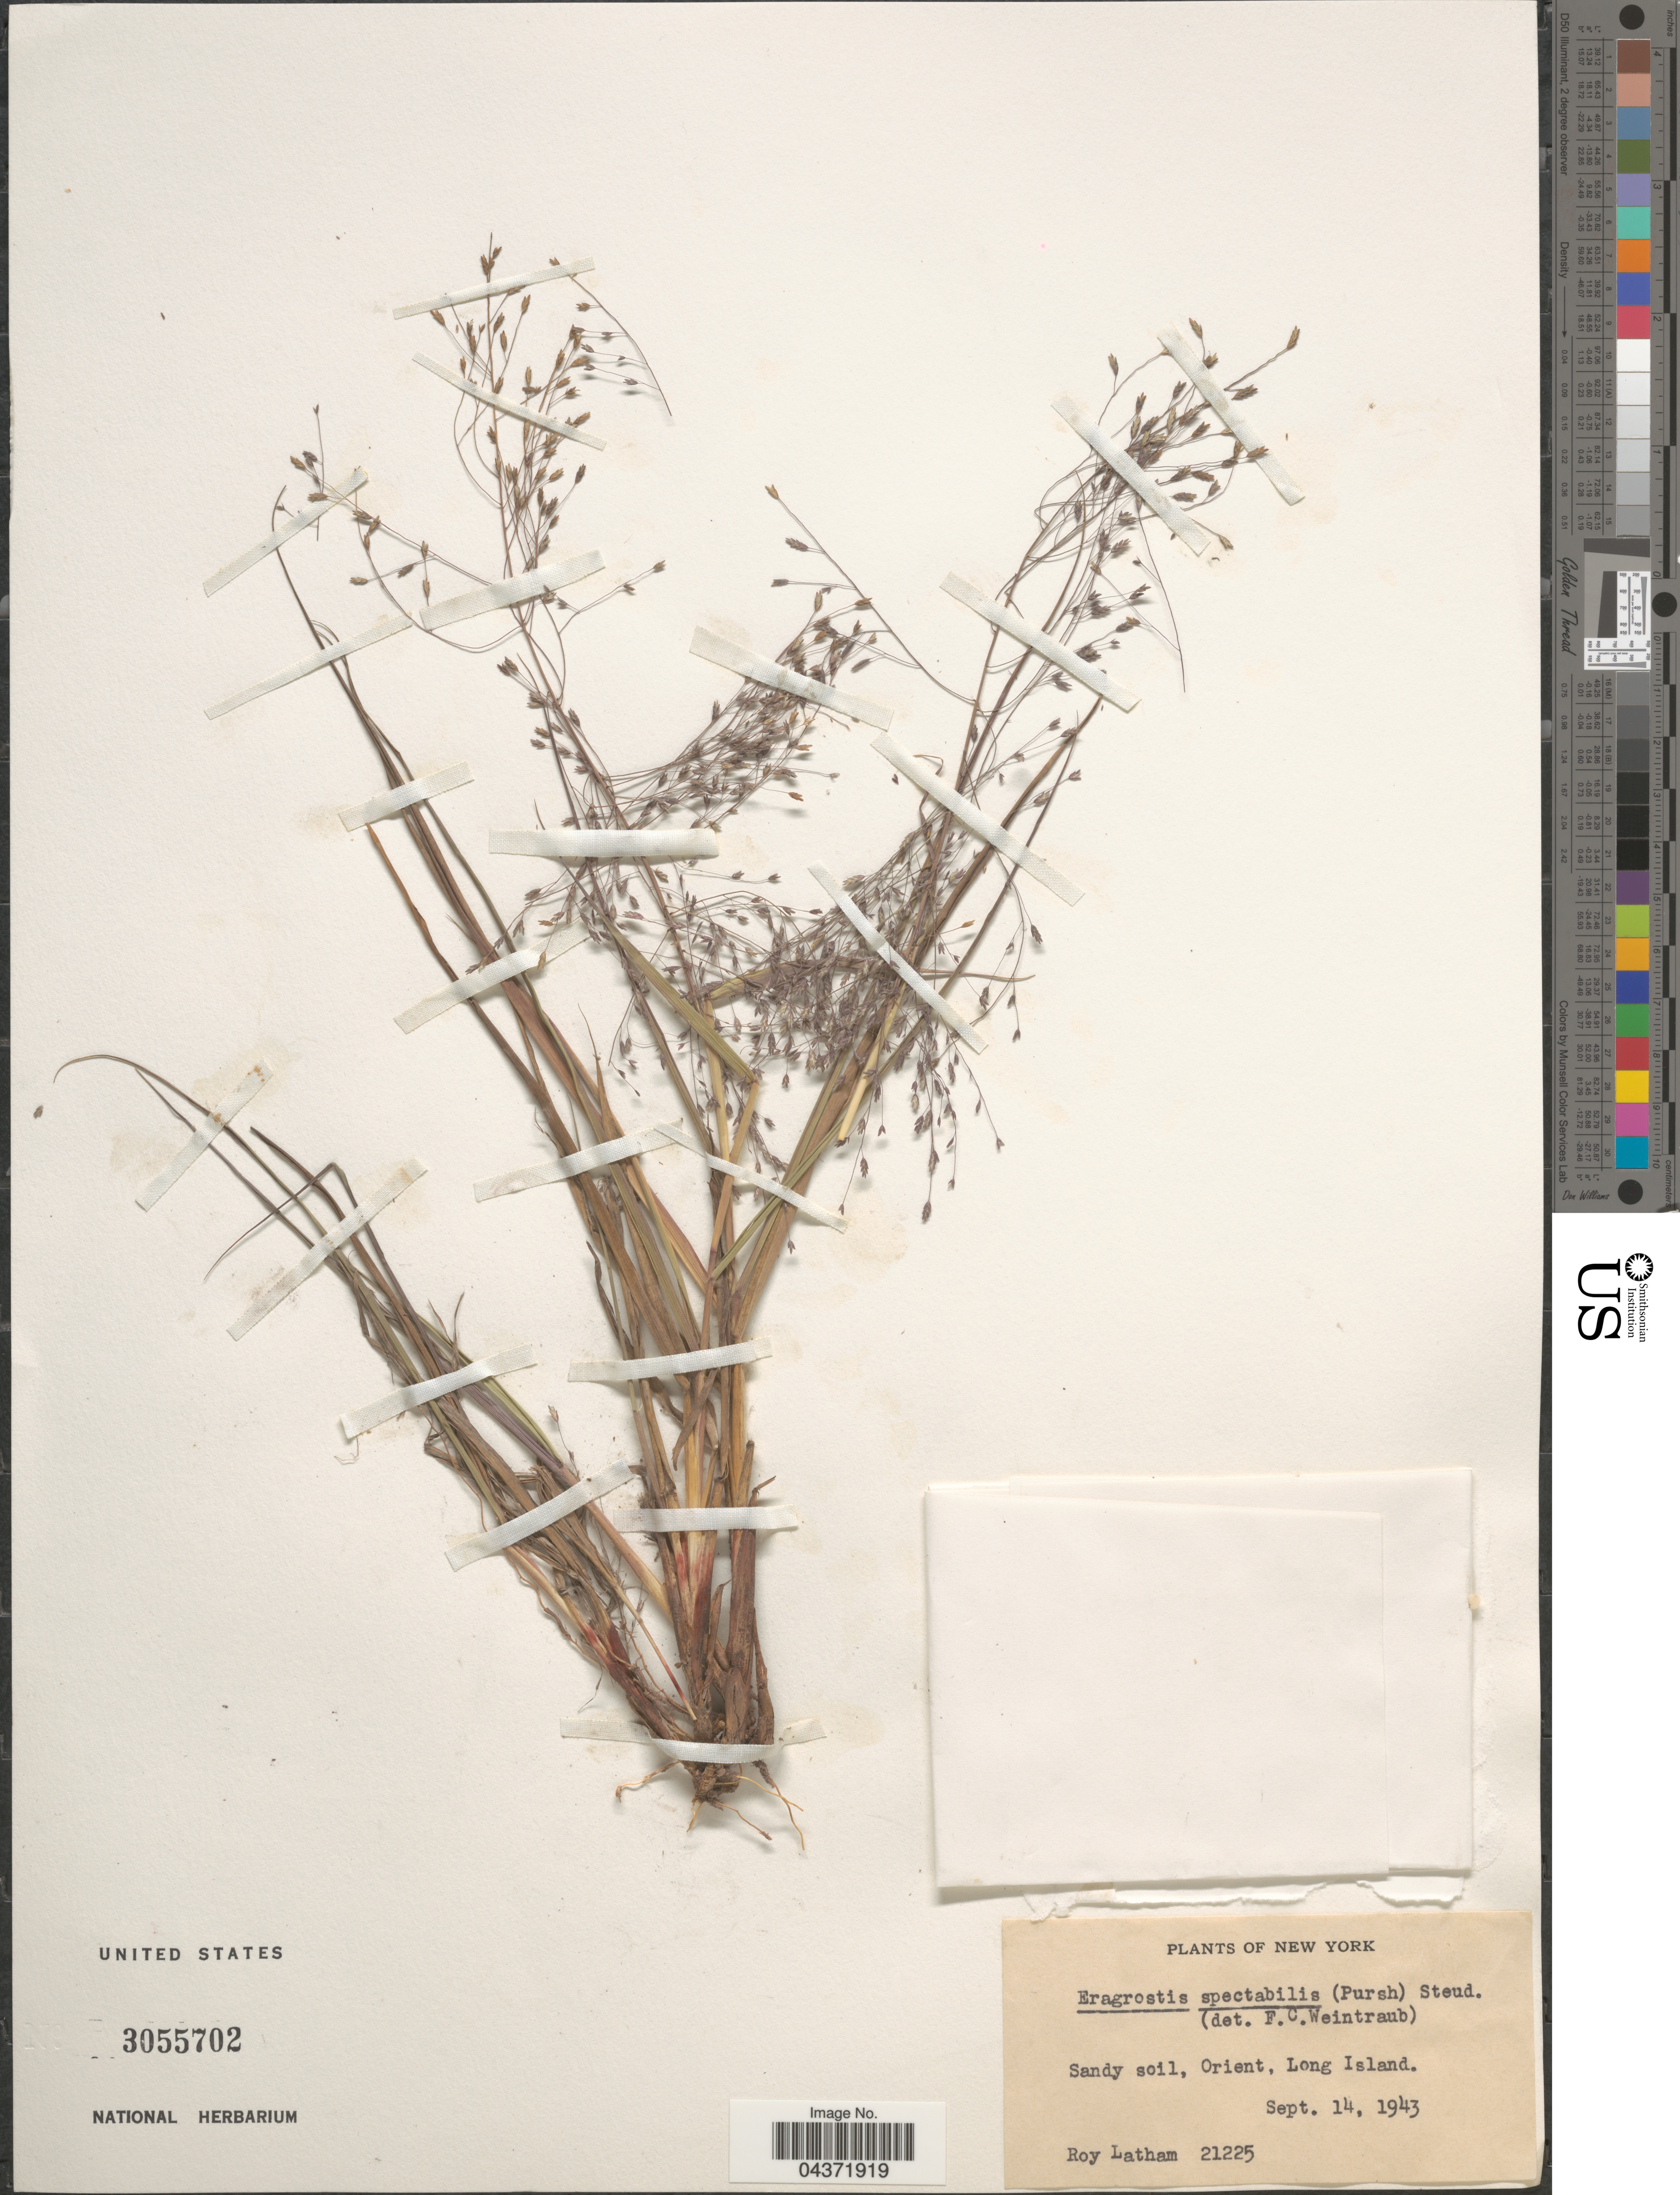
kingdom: Plantae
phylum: Tracheophyta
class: Liliopsida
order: Poales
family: Poaceae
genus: Eragrostis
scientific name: Eragrostis spectabilis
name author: (Pursh) Steud.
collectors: R. Latham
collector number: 21225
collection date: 1943-09-14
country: United States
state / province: New York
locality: Orient, Long Island.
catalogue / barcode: US 3055702